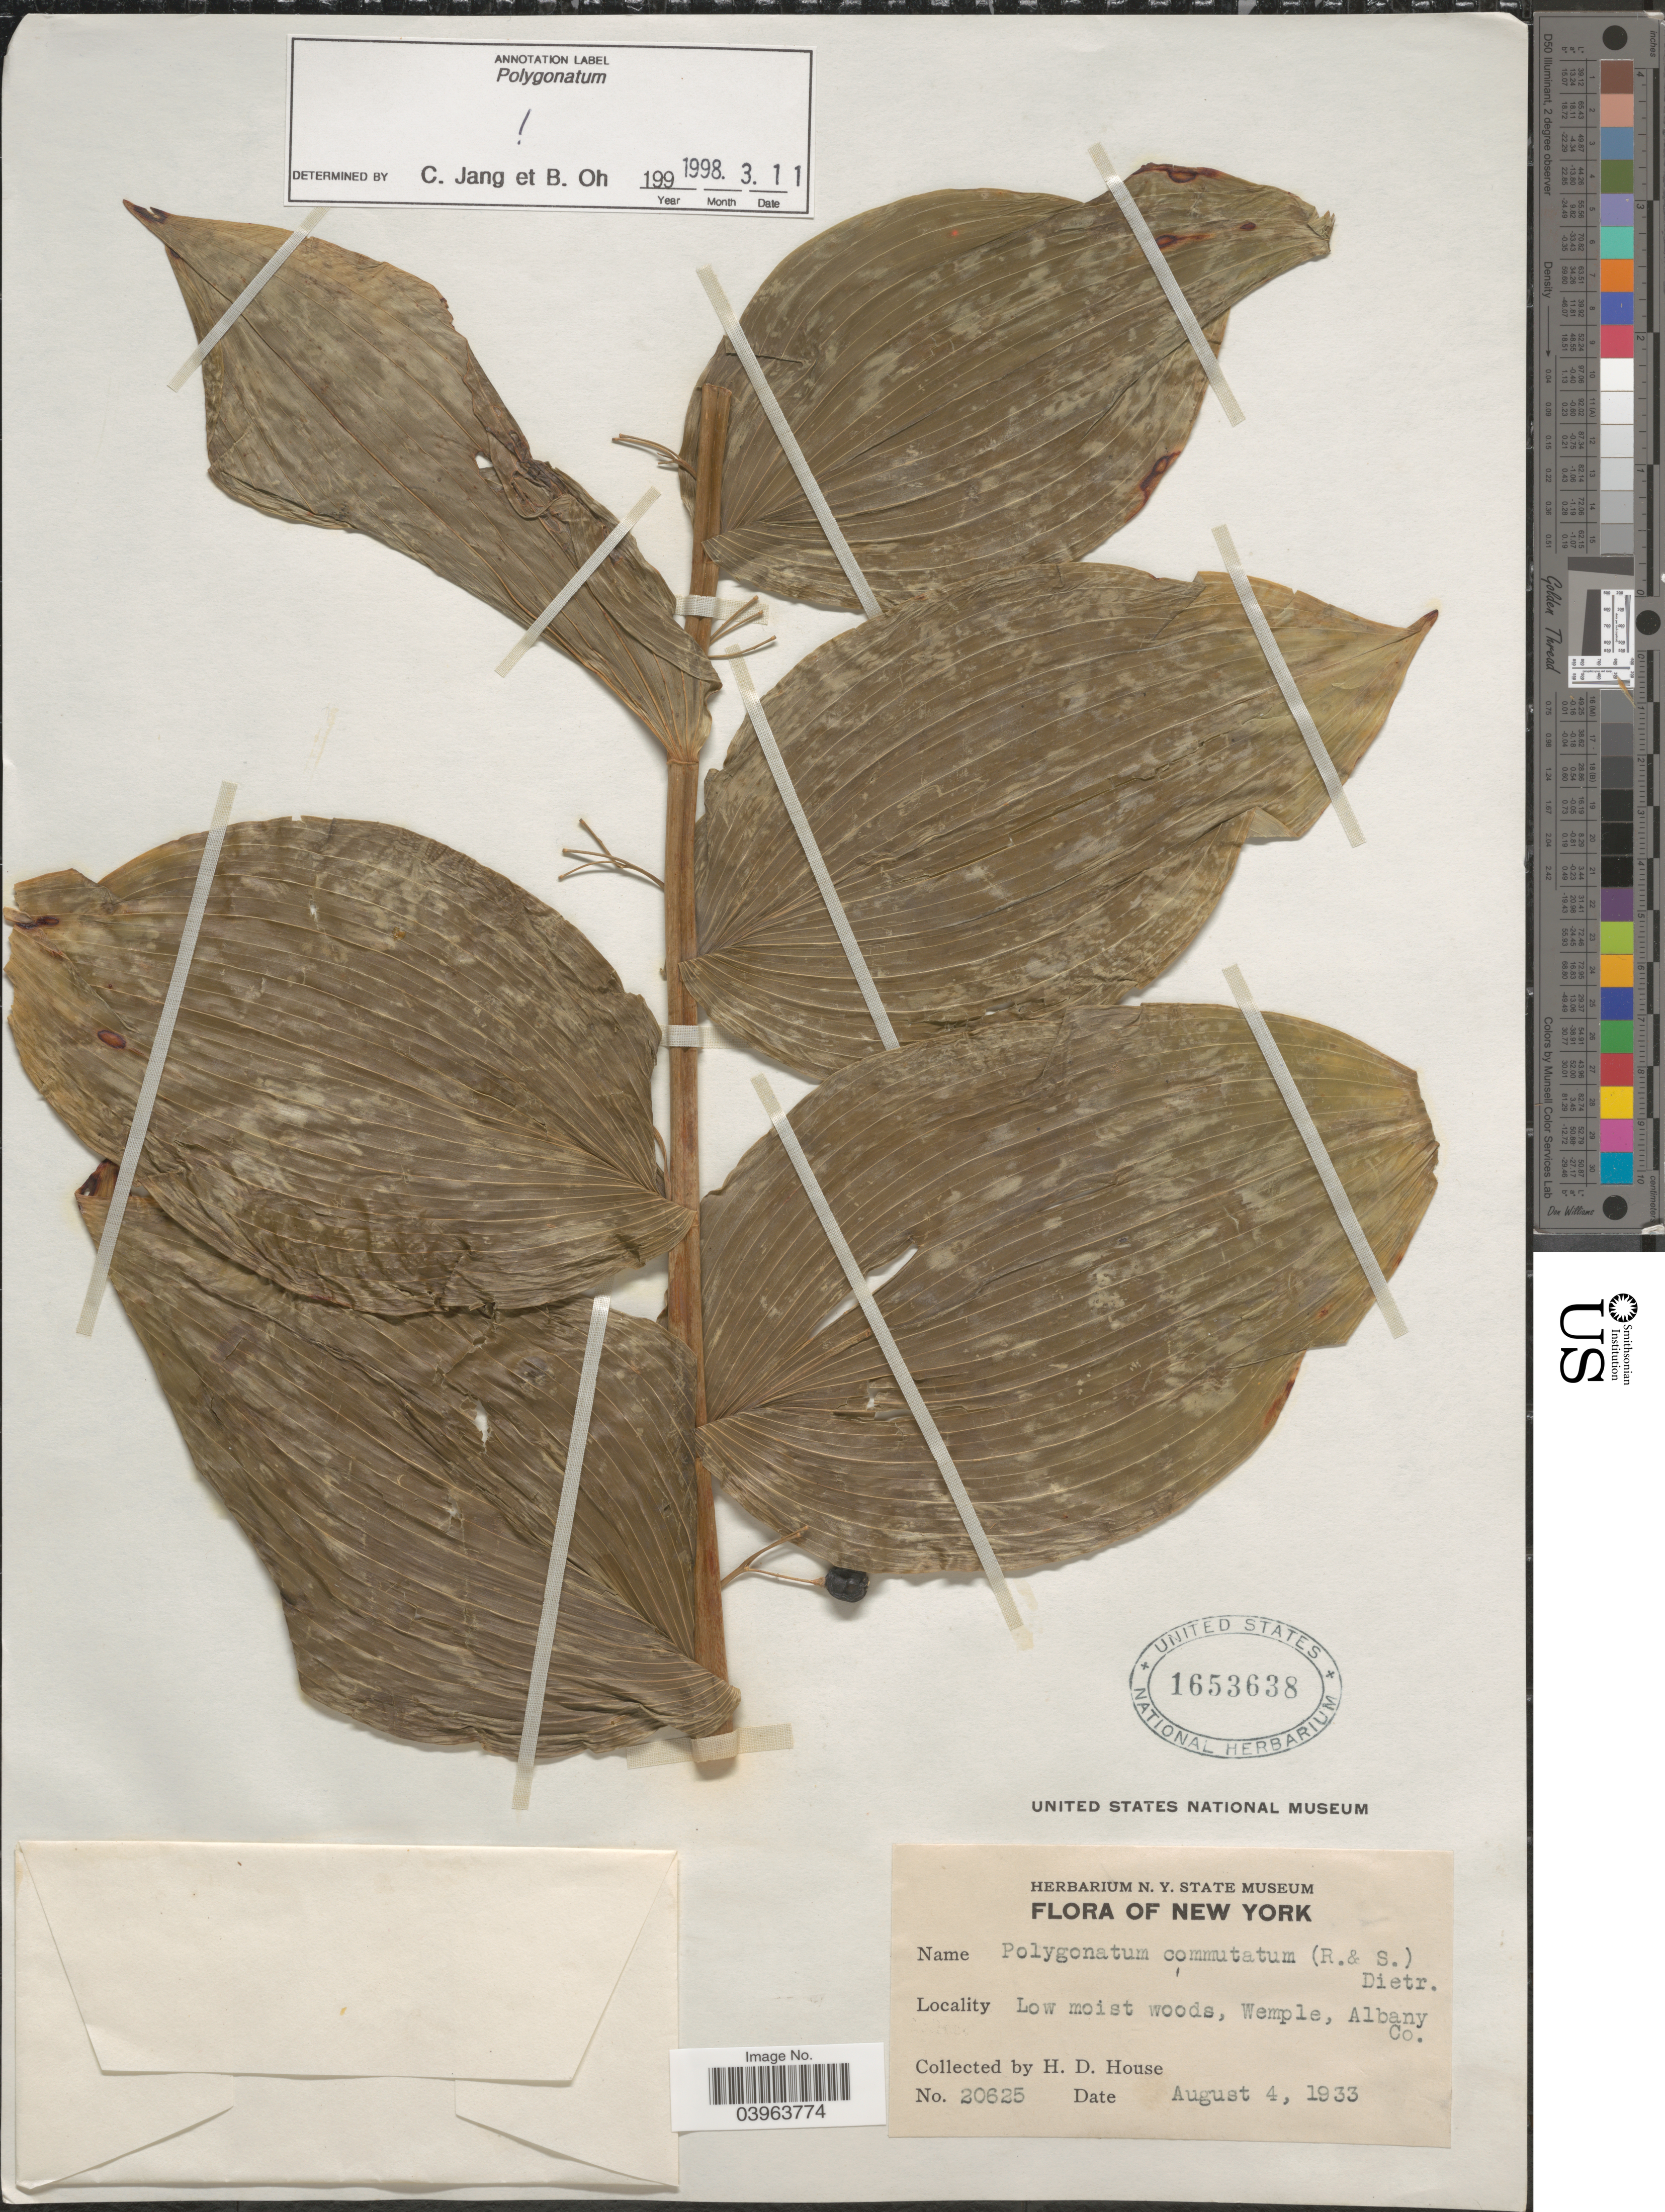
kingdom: Plantae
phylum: Tracheophyta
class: Liliopsida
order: Asparagales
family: Asparagaceae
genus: Polygonatum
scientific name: Polygonatum commutatum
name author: (Schult. f.) A. Dietr.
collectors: H. D. House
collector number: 20625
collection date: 1933-08-04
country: United States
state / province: New York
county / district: Albany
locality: Low moist woods, Wemple, Albany Co.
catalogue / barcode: US 1653638